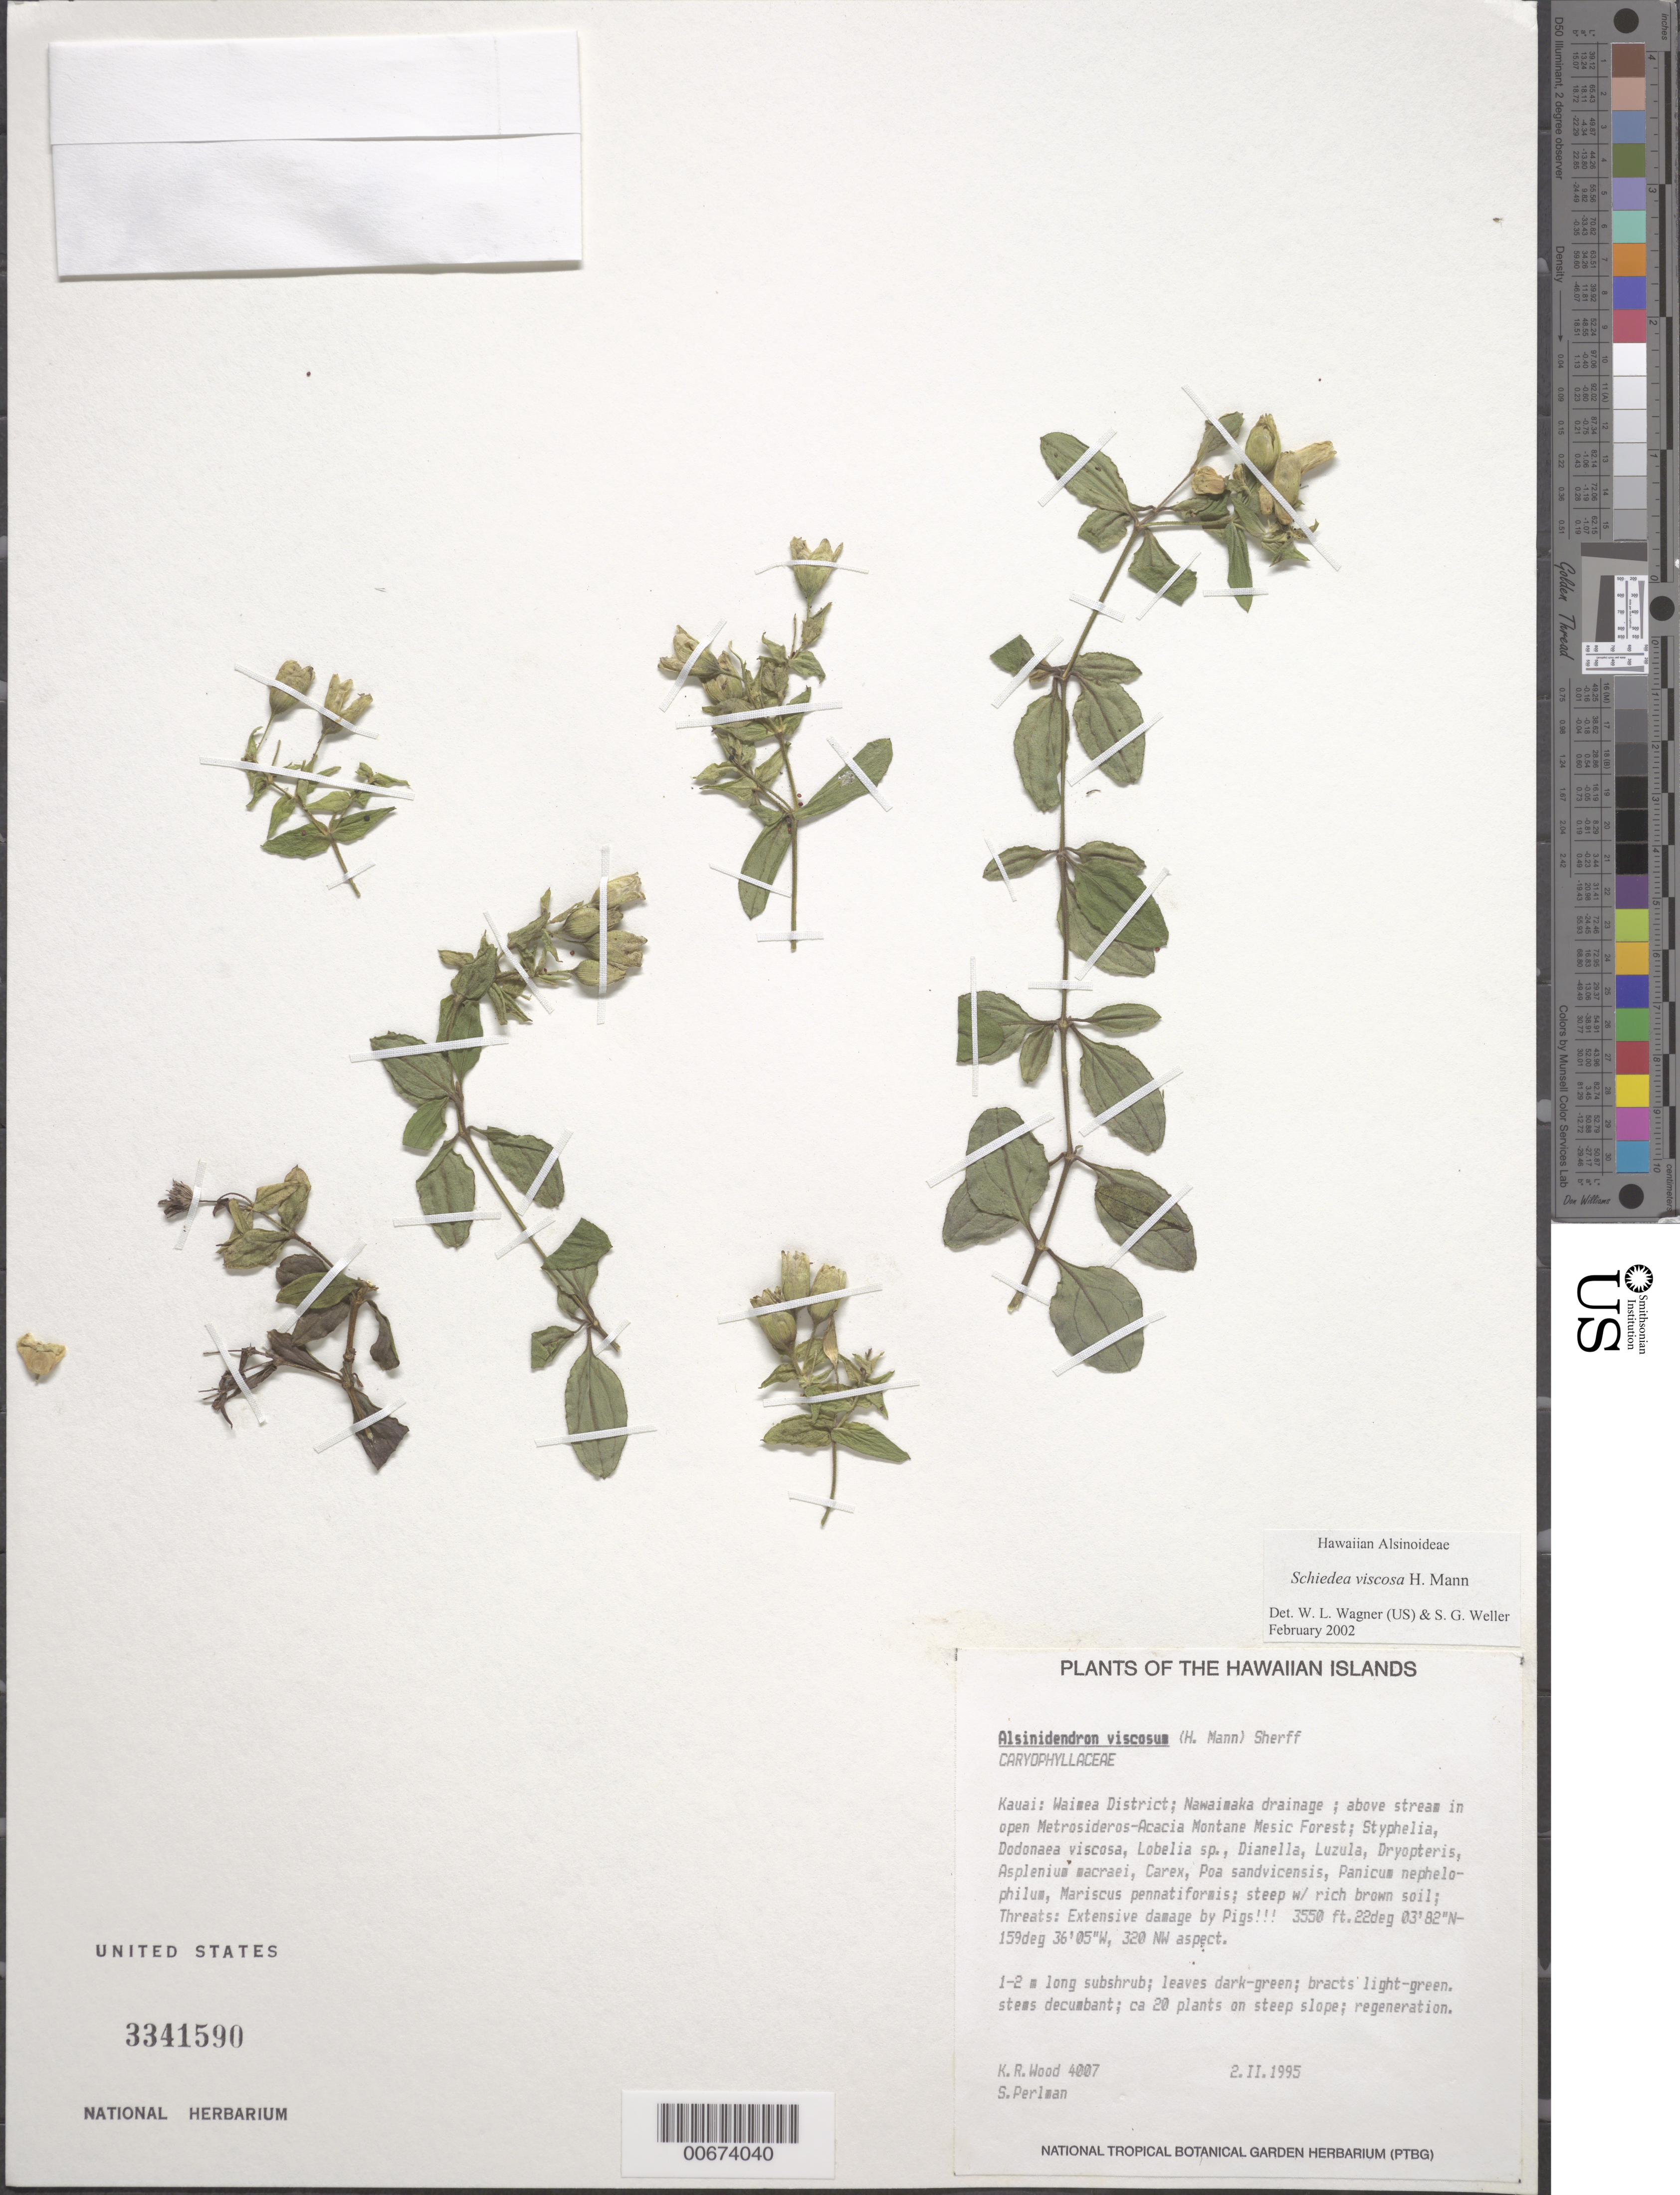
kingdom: Plantae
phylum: Tracheophyta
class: Magnoliopsida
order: Caryophyllales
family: Caryophyllaceae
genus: Schiedea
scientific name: Schiedea viscosa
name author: H. Mann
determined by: Wagner, W. L.; Weller, Stephen G.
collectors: K. R. Wood & S. P. Perlman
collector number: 4007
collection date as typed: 2 Feb 1995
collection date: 1995-02-02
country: United States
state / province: Hawaii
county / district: Kauai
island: Kaua'i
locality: Waimea District, Nawaimaka drainage, above stream.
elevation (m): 1082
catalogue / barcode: US 3341590